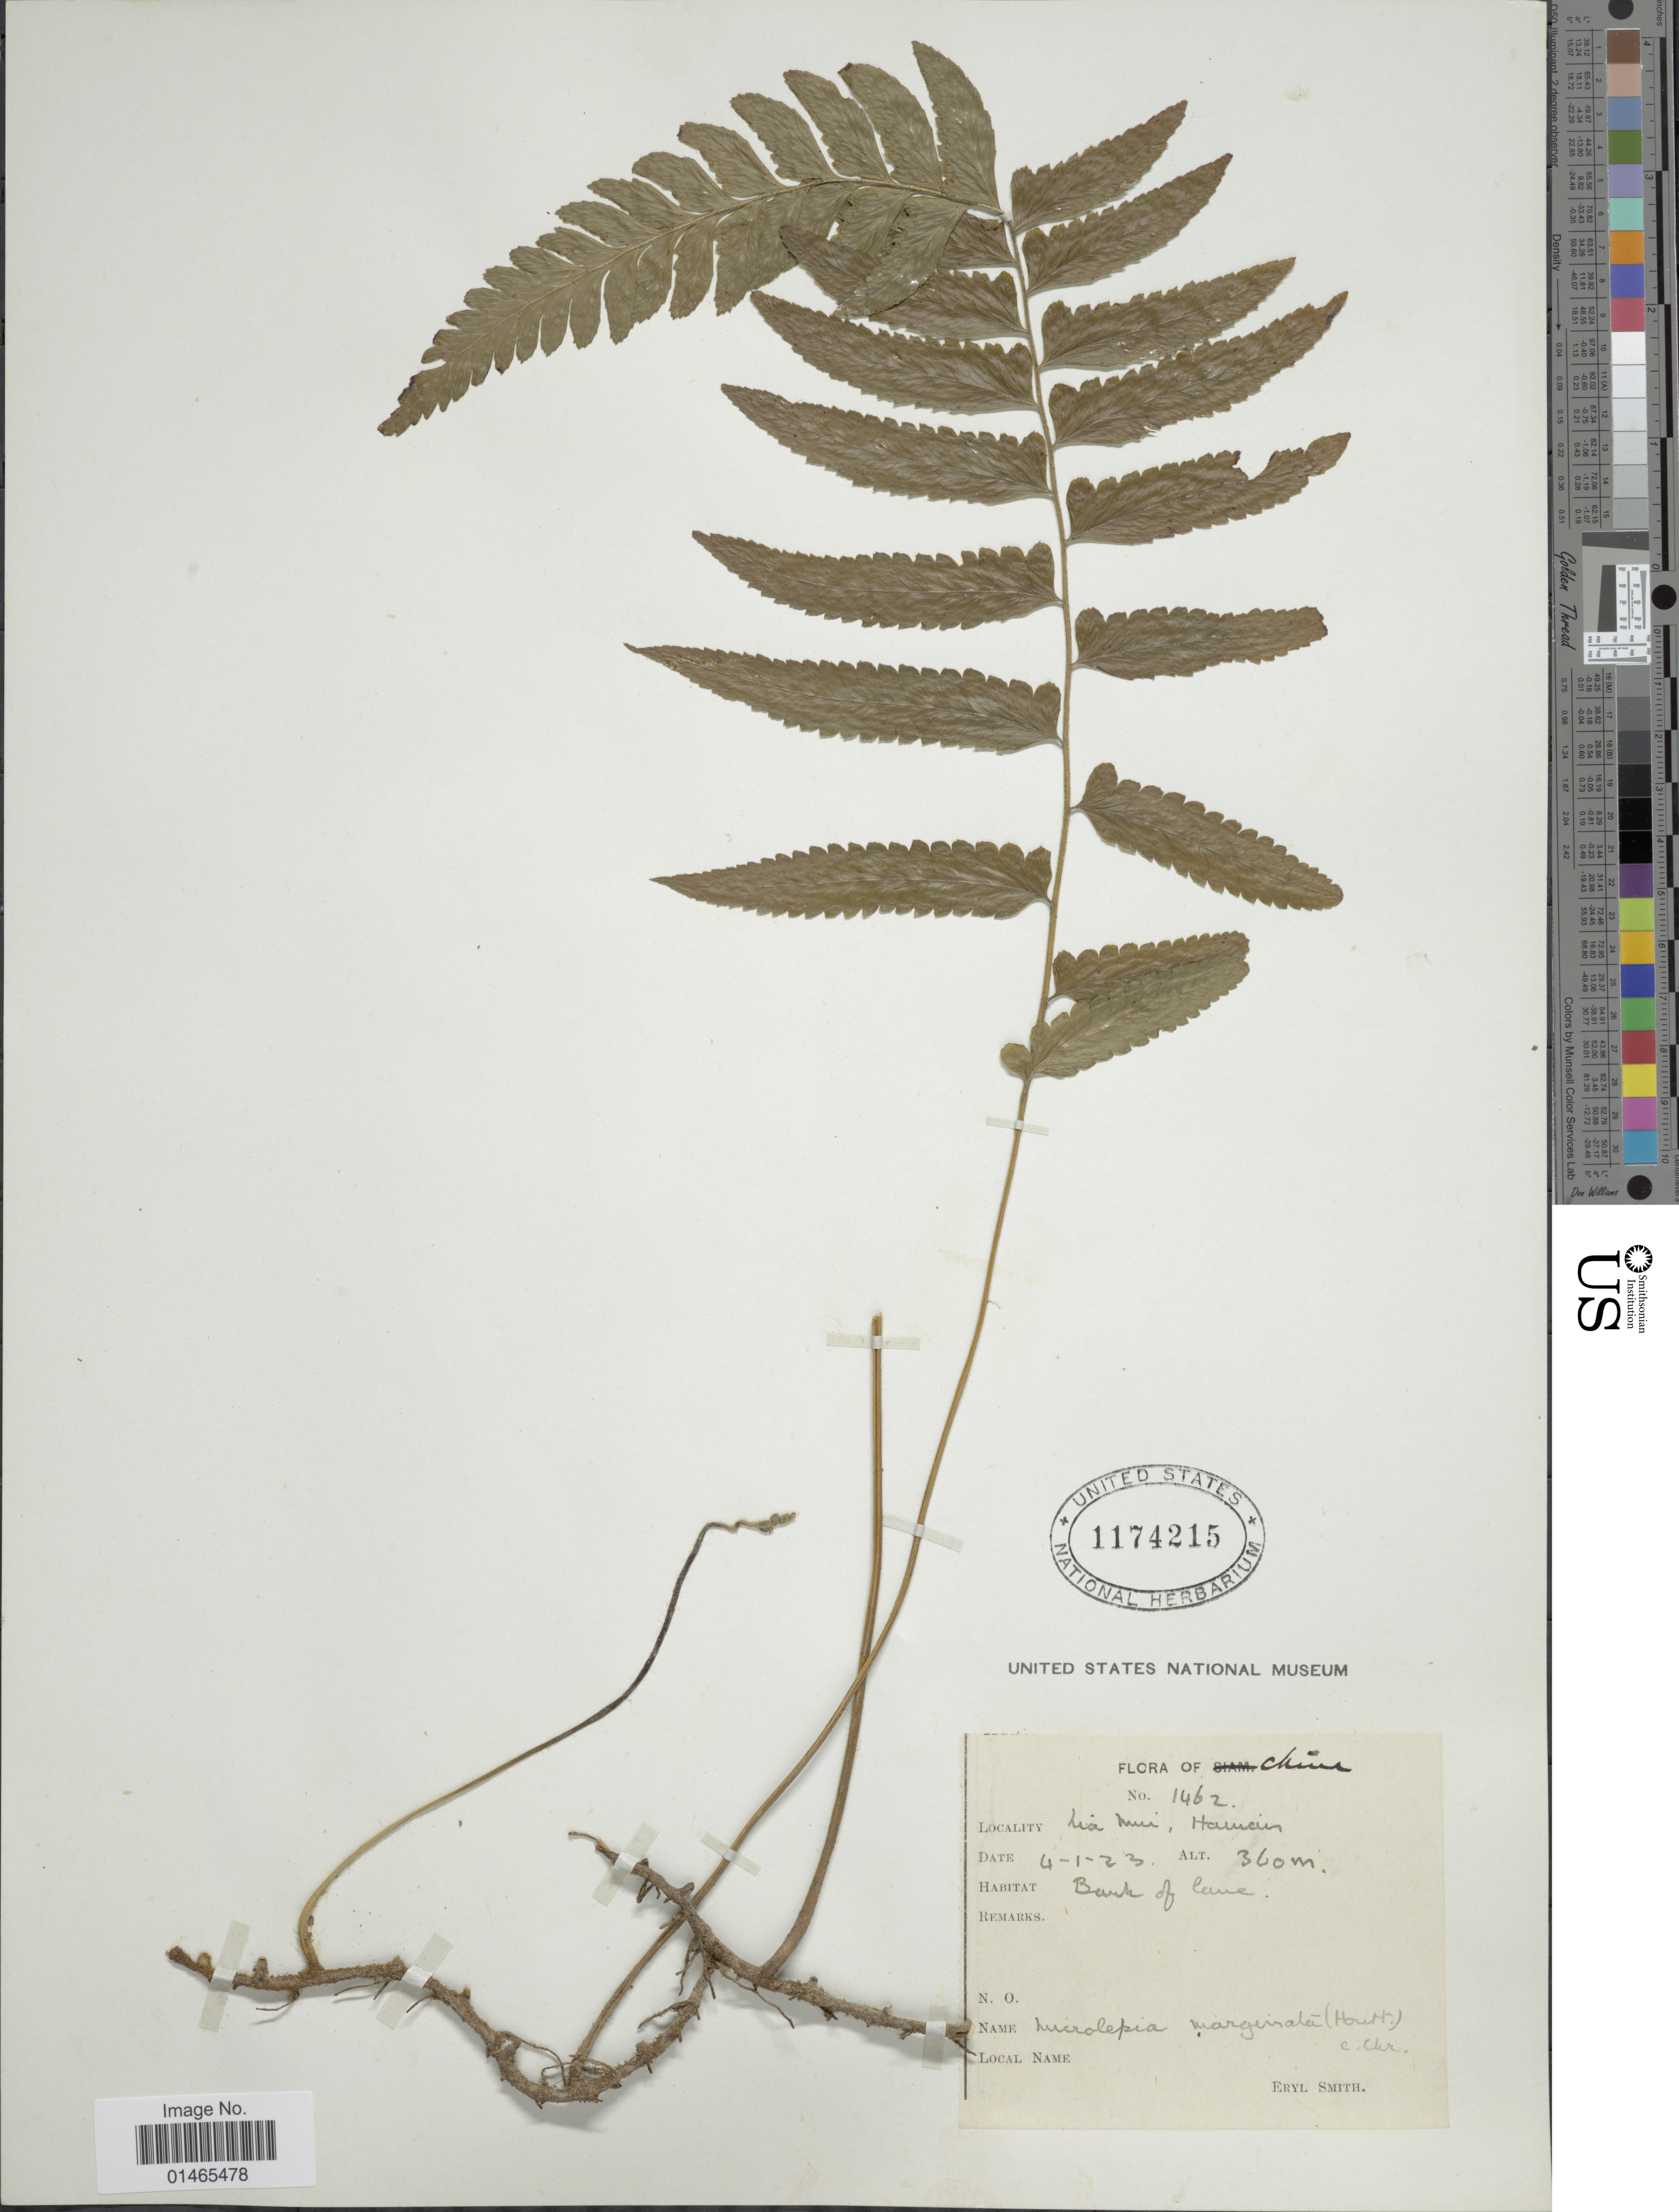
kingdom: Plantae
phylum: Tracheophyta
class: Polypodiopsida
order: Polypodiales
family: Dennstaedtiaceae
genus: Microlepia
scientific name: Microlepia marginata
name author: (Houtt.) C. Chr.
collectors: C. E. Smith Jr.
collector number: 1462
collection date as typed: Transcribed d/m/y: 4/1/23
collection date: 1923-04-01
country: China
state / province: Hainan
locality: Lia Mui.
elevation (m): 360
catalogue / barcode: US 1174215